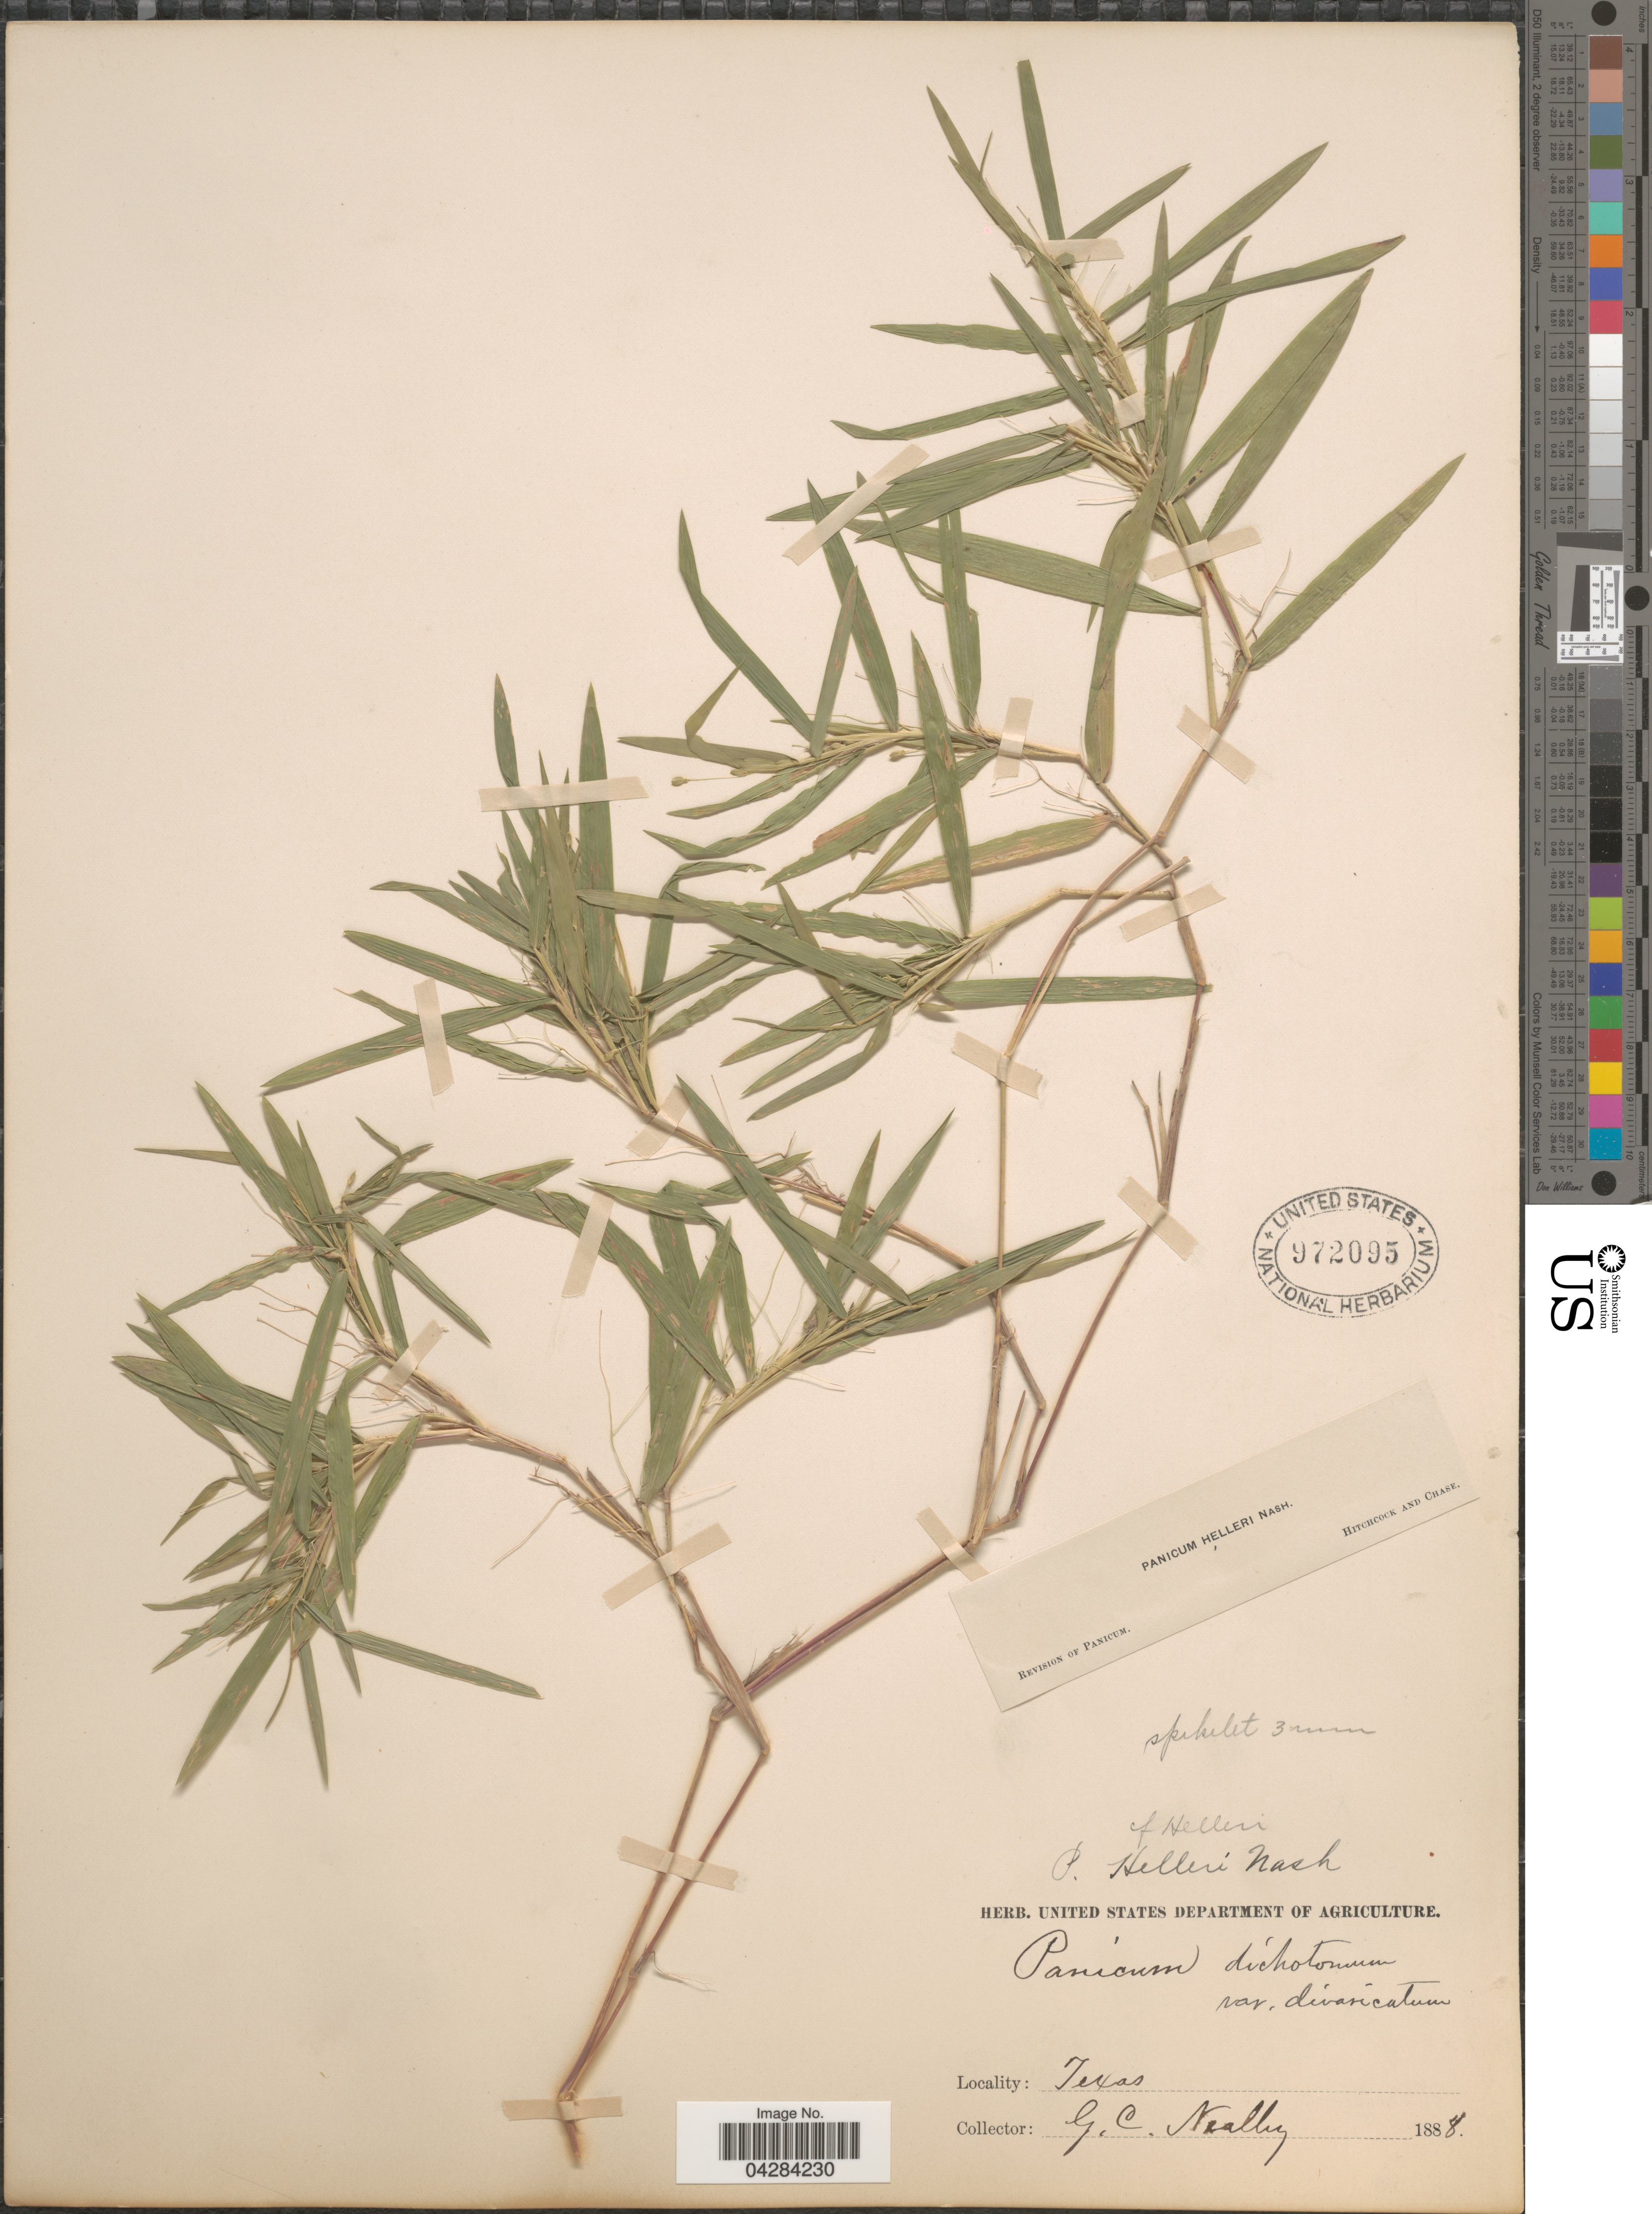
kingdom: Plantae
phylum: Tracheophyta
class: Liliopsida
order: Poales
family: Poaceae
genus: Dichanthelium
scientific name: Dichanthelium oligosanthes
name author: (Schult.) Gould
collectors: G. Neally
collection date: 1888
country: United States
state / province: Texas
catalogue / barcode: US 972095